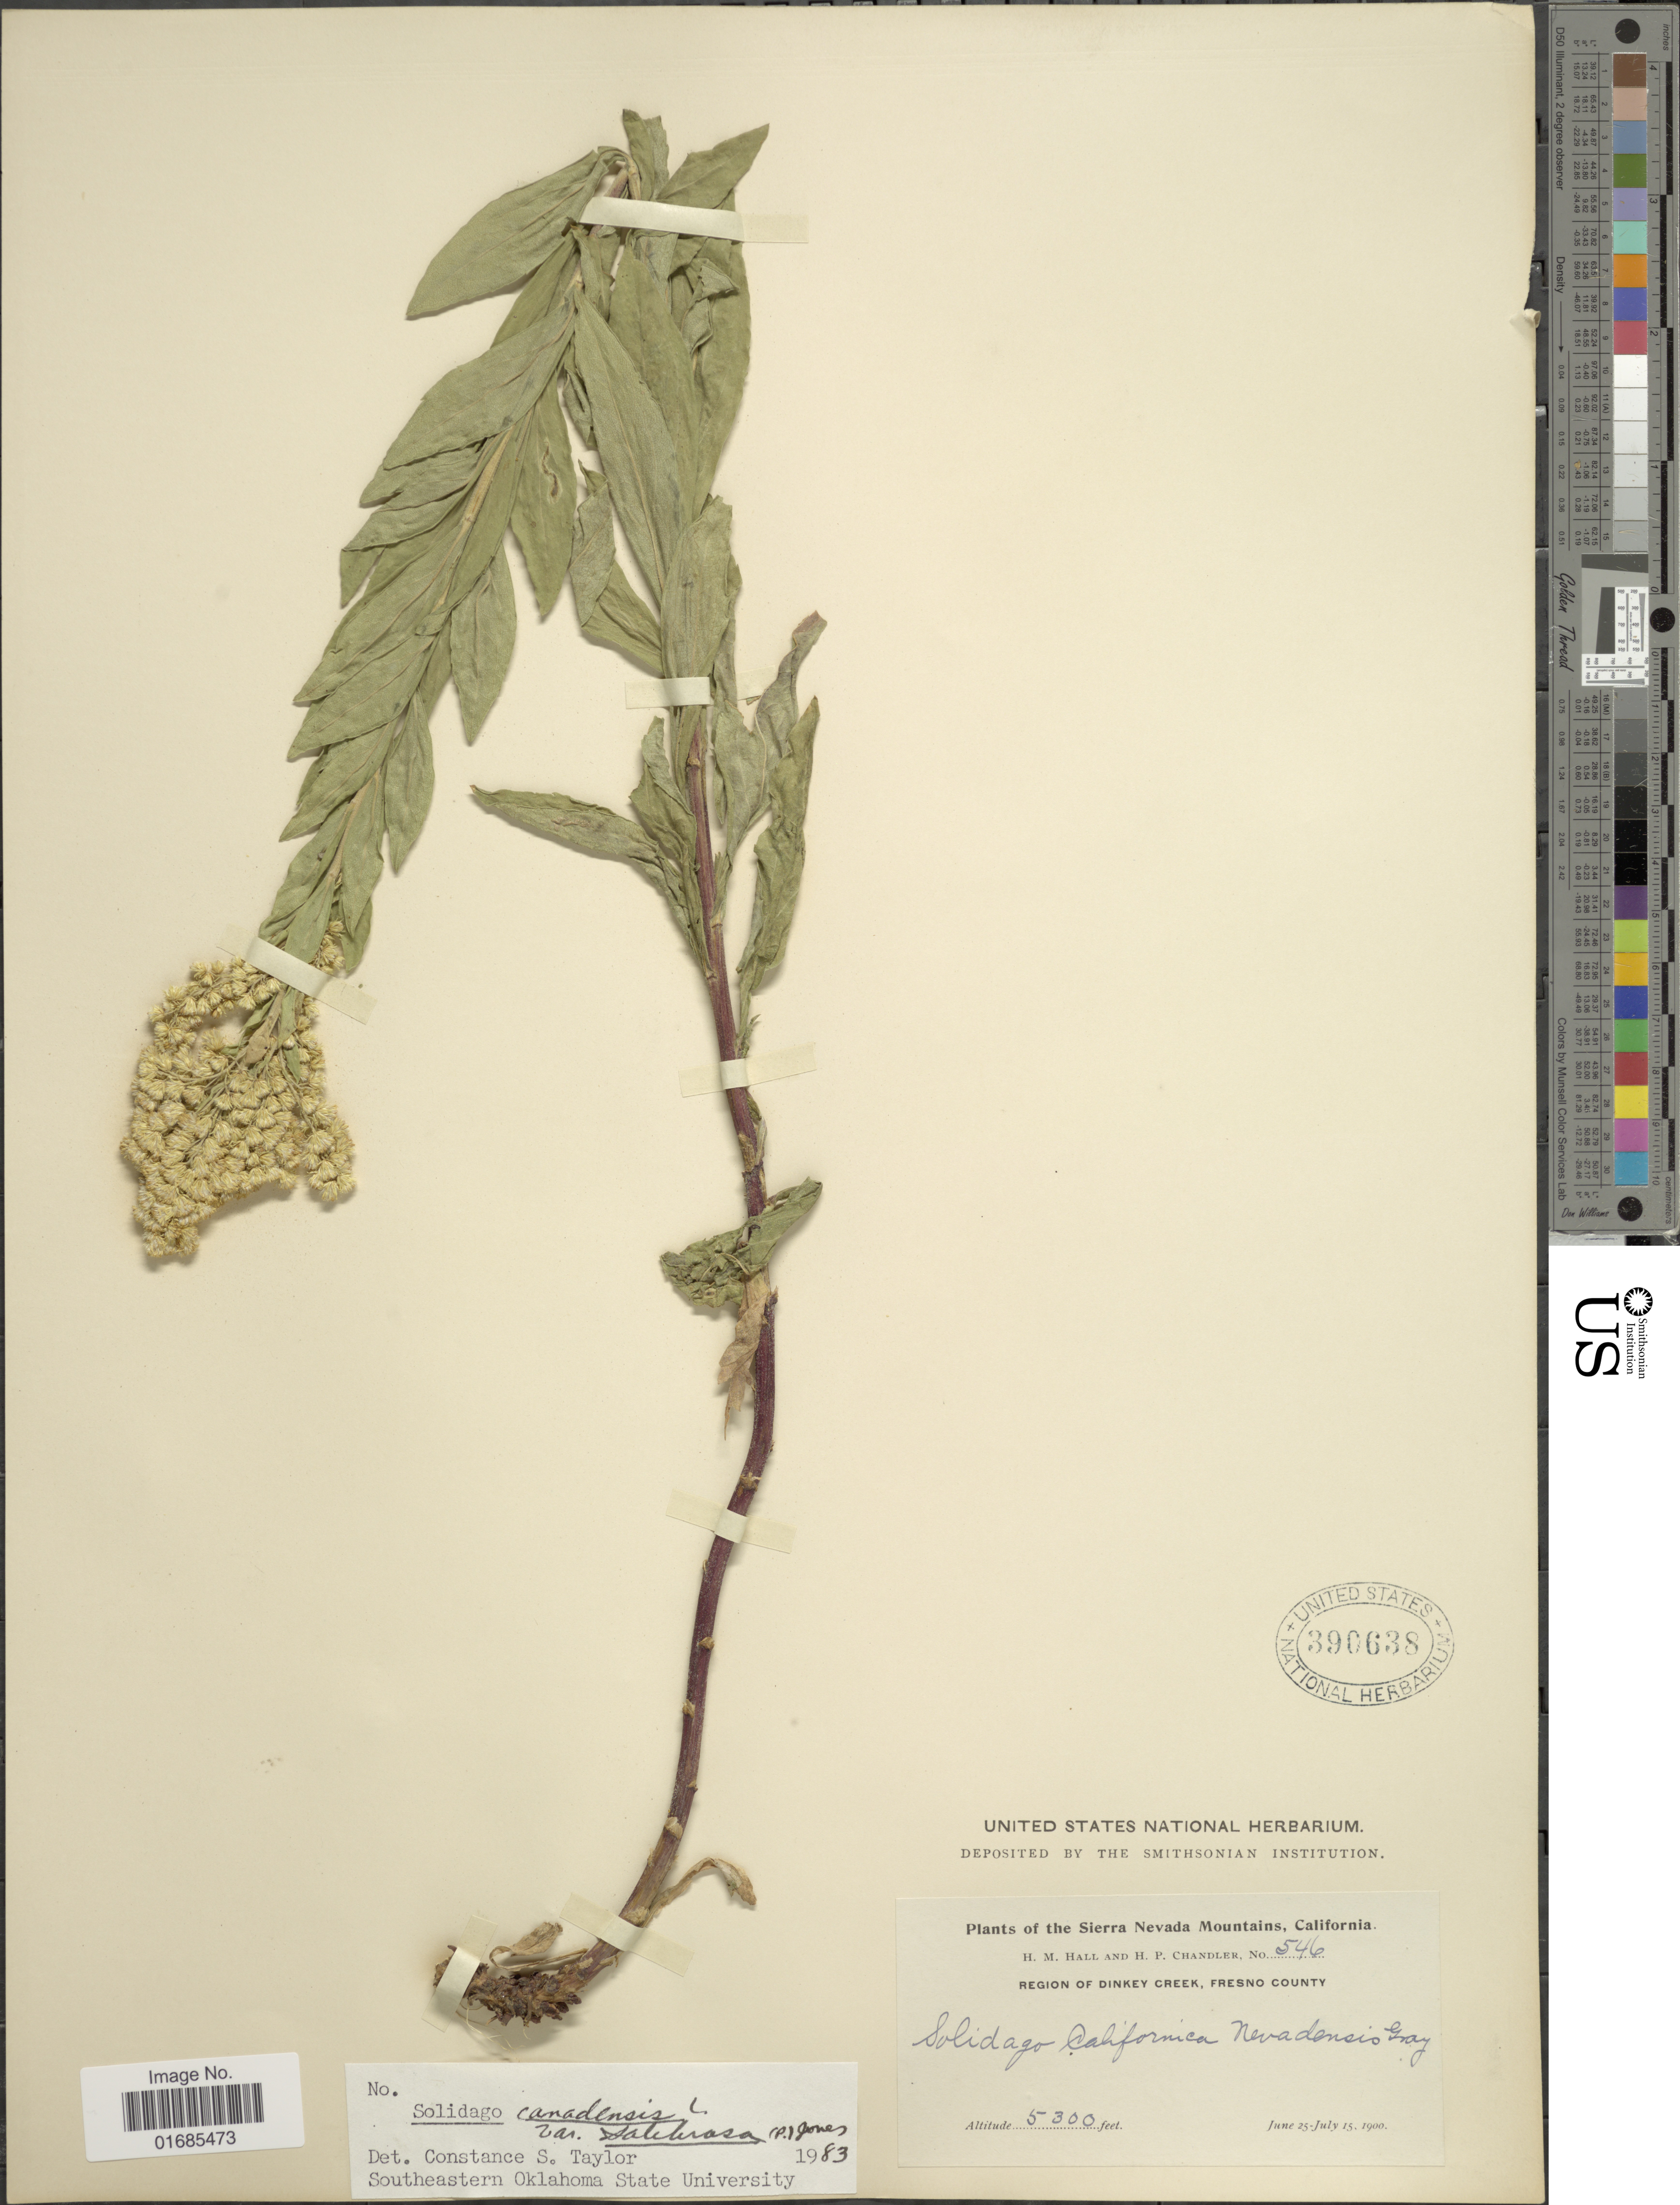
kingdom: Plantae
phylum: Tracheophyta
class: Magnoliopsida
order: Asterales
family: Asteraceae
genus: Solidago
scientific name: Solidago canadensis var. salebrosa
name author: (Piper) M.E. Jones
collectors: H. M. Hall & H. Chandler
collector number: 546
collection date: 1900-06-25/1900-07-15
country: United States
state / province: California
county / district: Fresno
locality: Sierra Nevada Mountains, Region of Dinkey Creek, Fresno County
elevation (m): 1615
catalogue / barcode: US 390638